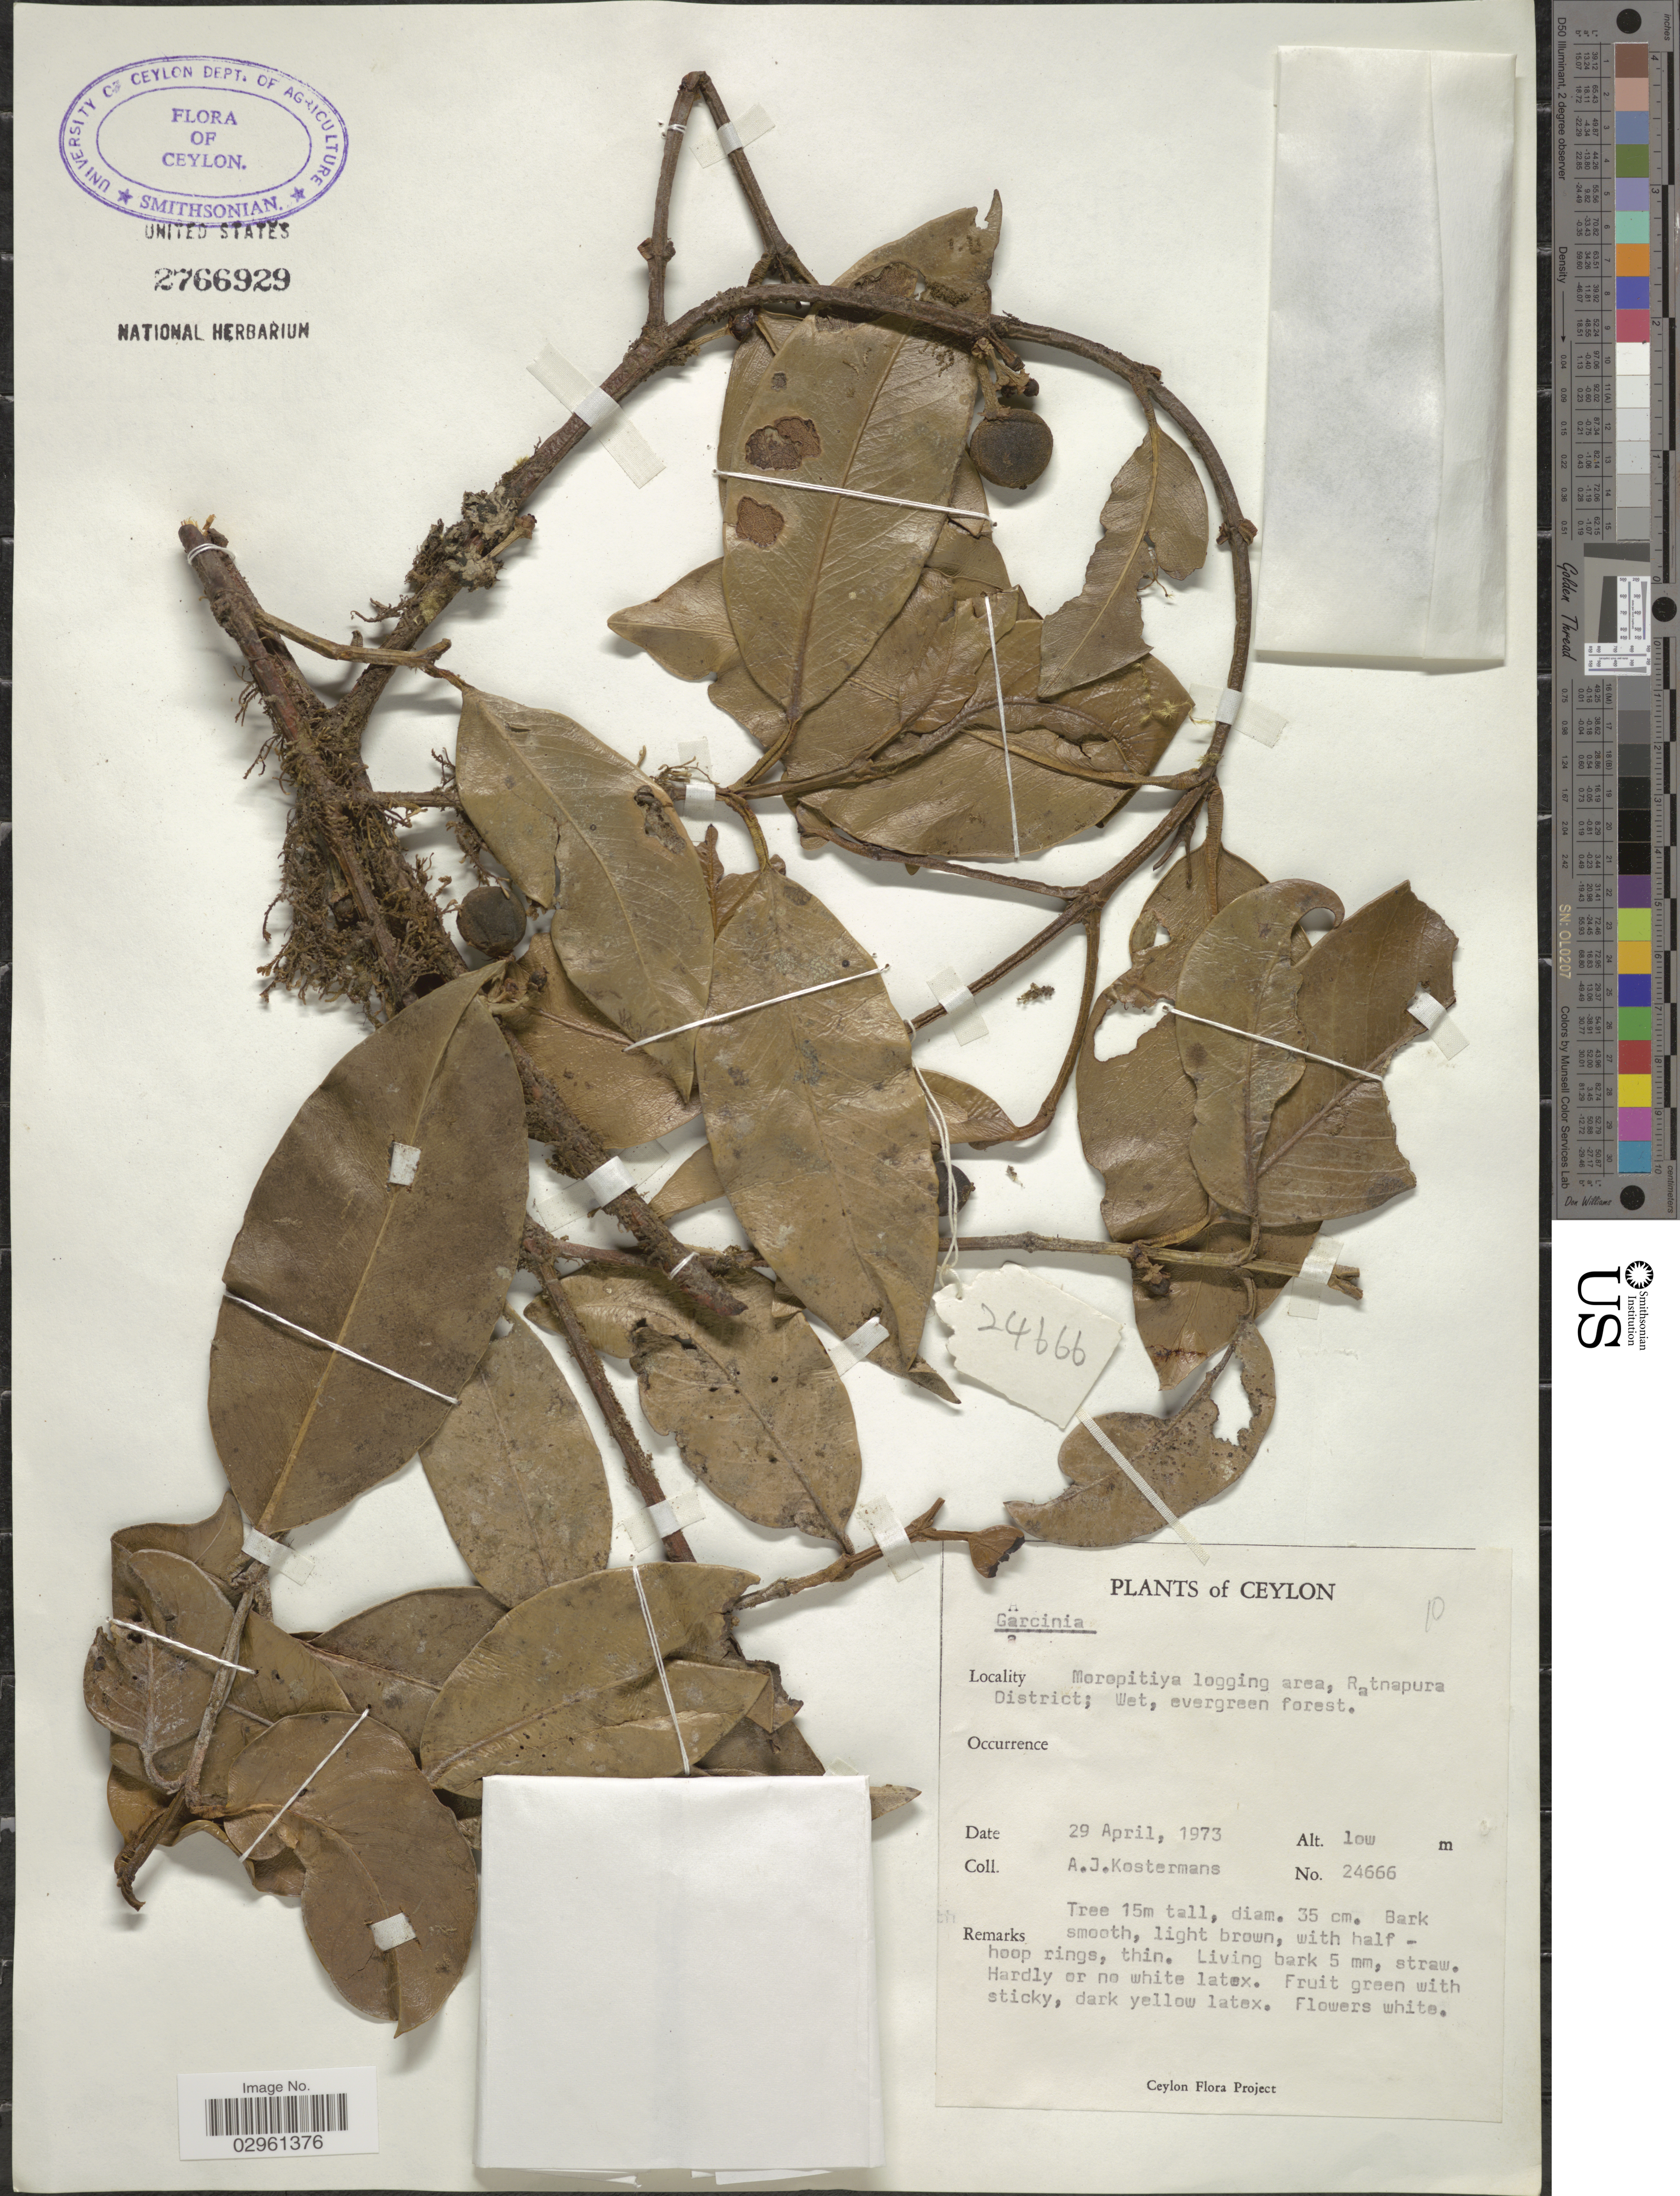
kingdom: Plantae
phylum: Tracheophyta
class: Magnoliopsida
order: Malpighiales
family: Clusiaceae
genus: Garcinia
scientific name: Garcinia sp.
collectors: A. J. G. Kostermans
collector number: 24666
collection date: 1973-04-29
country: Sri Lanka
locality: Ceylon. Moropitiya logging area, Ratnapura District.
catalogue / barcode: US 2766929